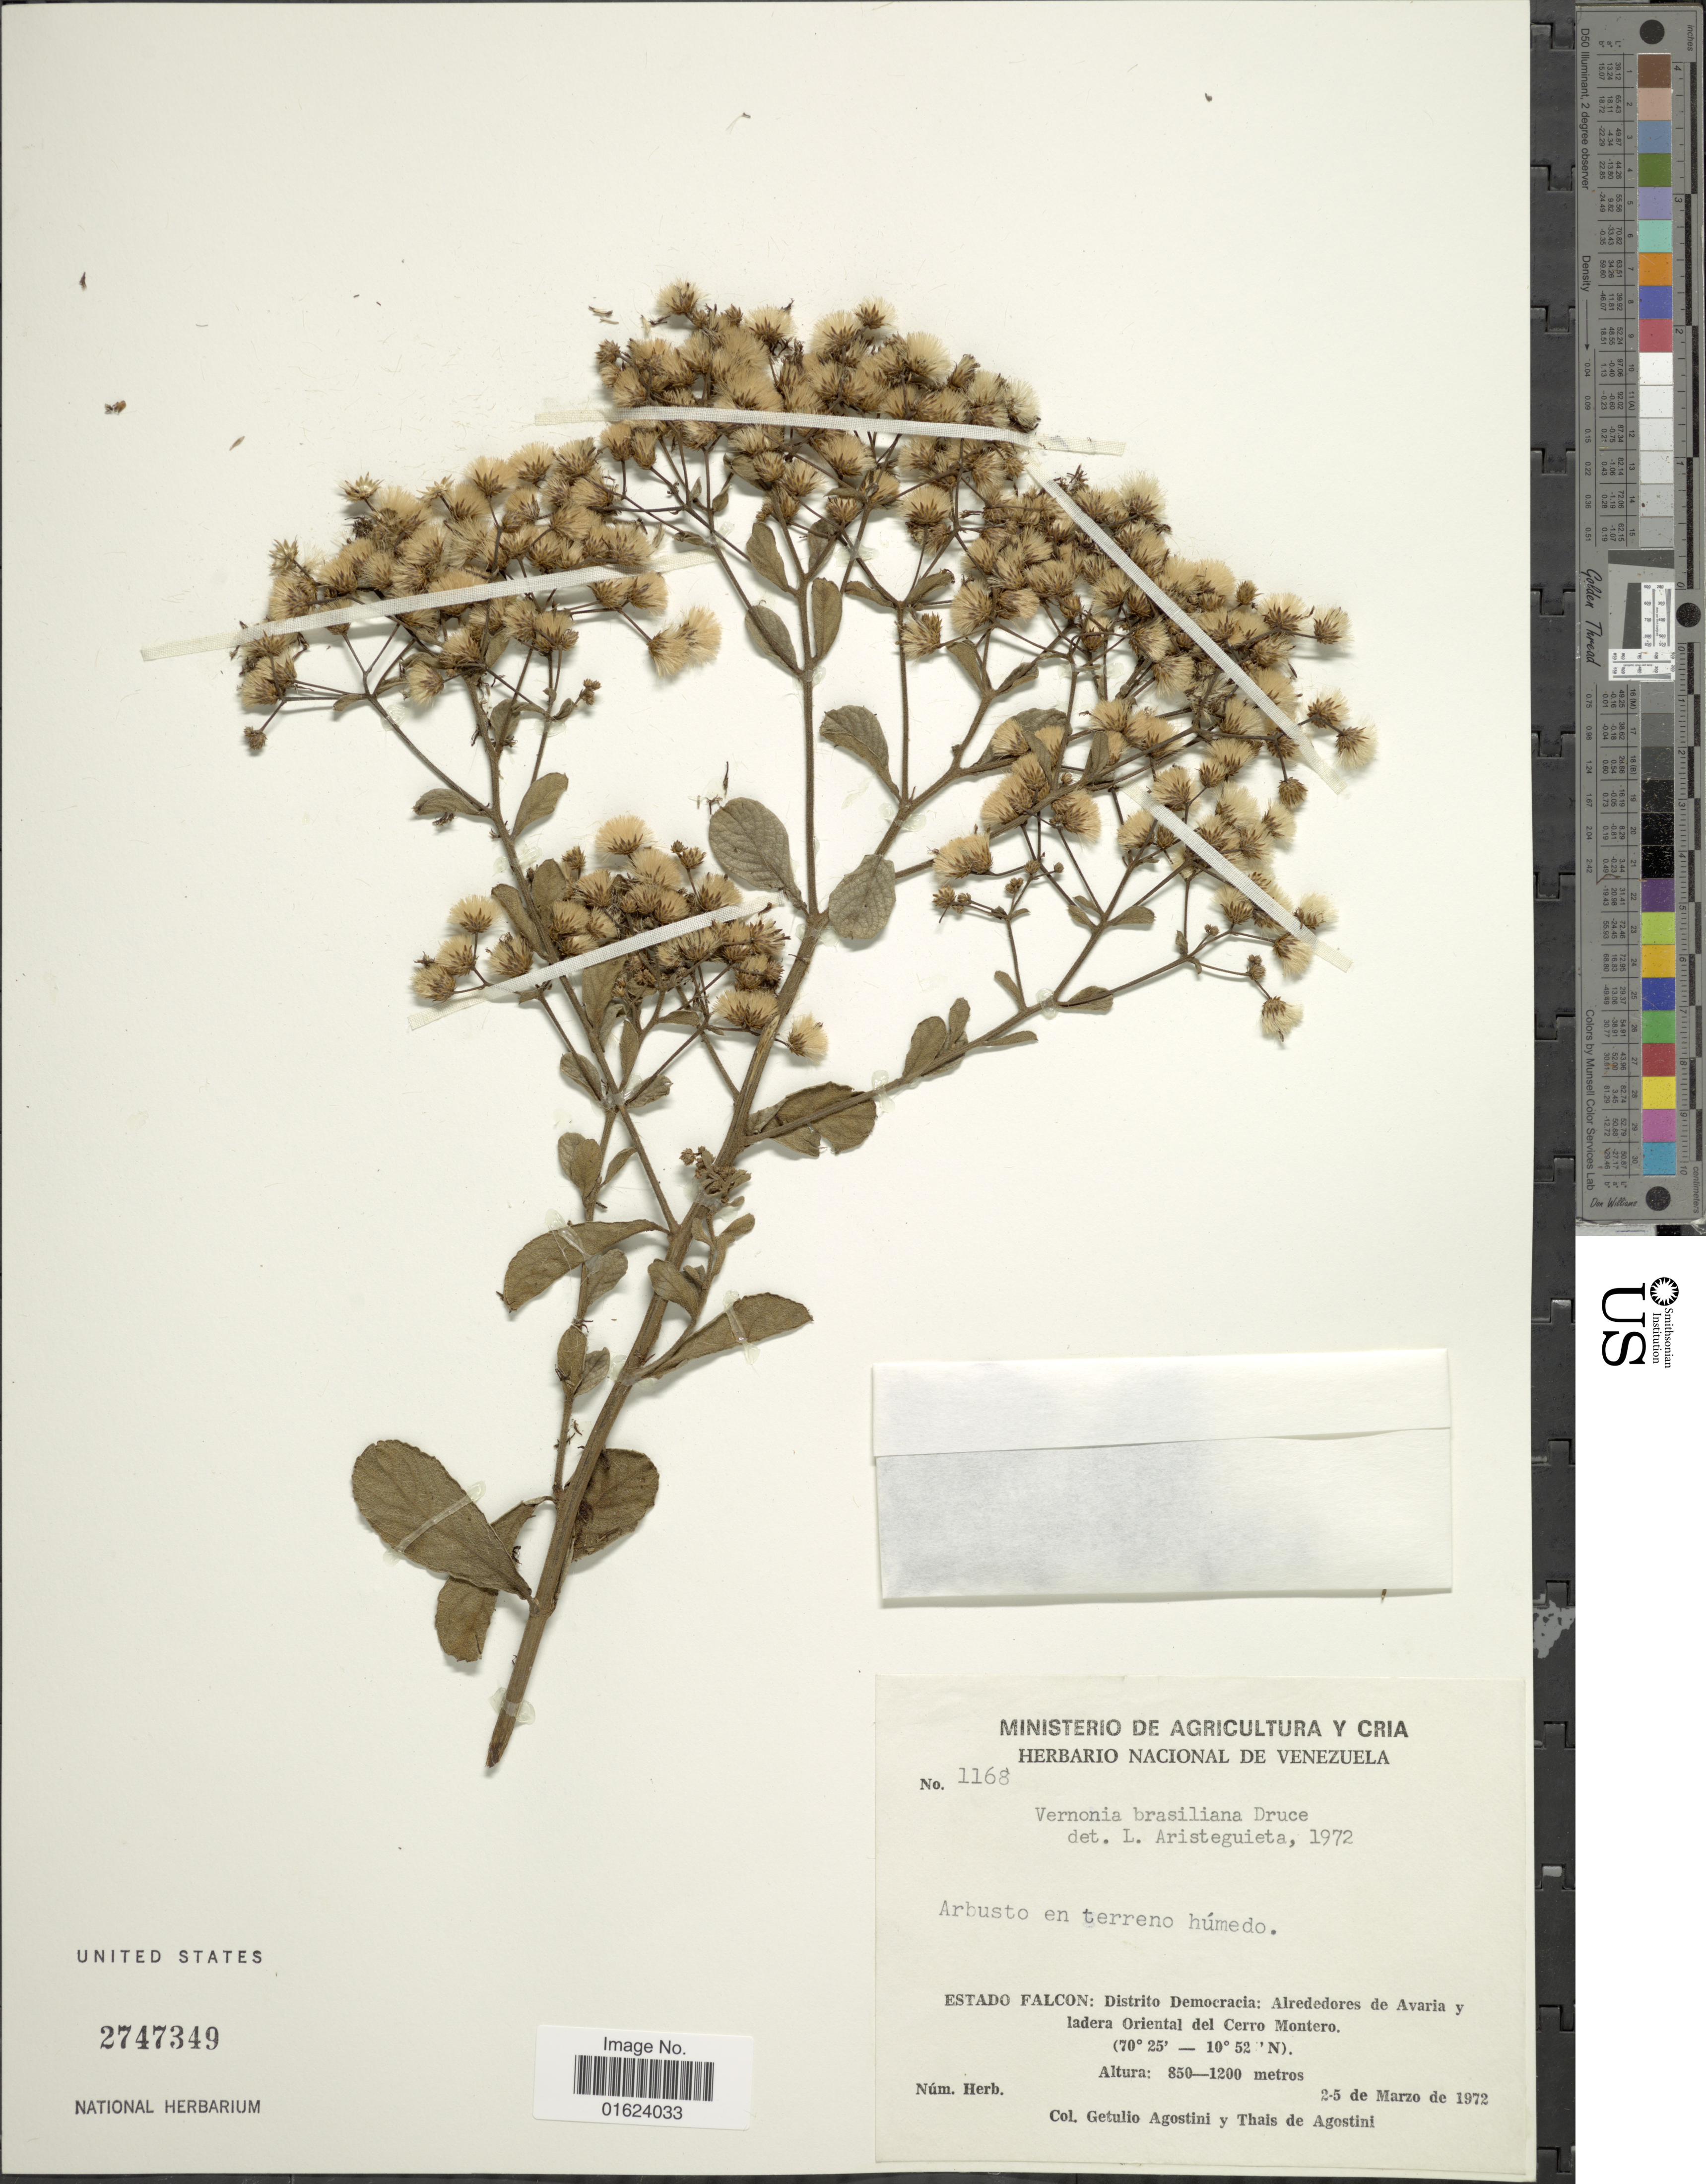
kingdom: Plantae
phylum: Tracheophyta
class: Magnoliopsida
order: Asterales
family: Asteraceae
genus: Vernonia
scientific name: Vernonia brasiliana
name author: (L.) Druce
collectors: G. Agostini & T. Agostini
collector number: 1168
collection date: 1972-03-02/1972-03-05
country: Venezuela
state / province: Falcón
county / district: Democracia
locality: Estado Falcon: Distrito Democracia: Alrededores de Avaria u ladera Orinetal del Cerro Montero.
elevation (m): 850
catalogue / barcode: US 2747349